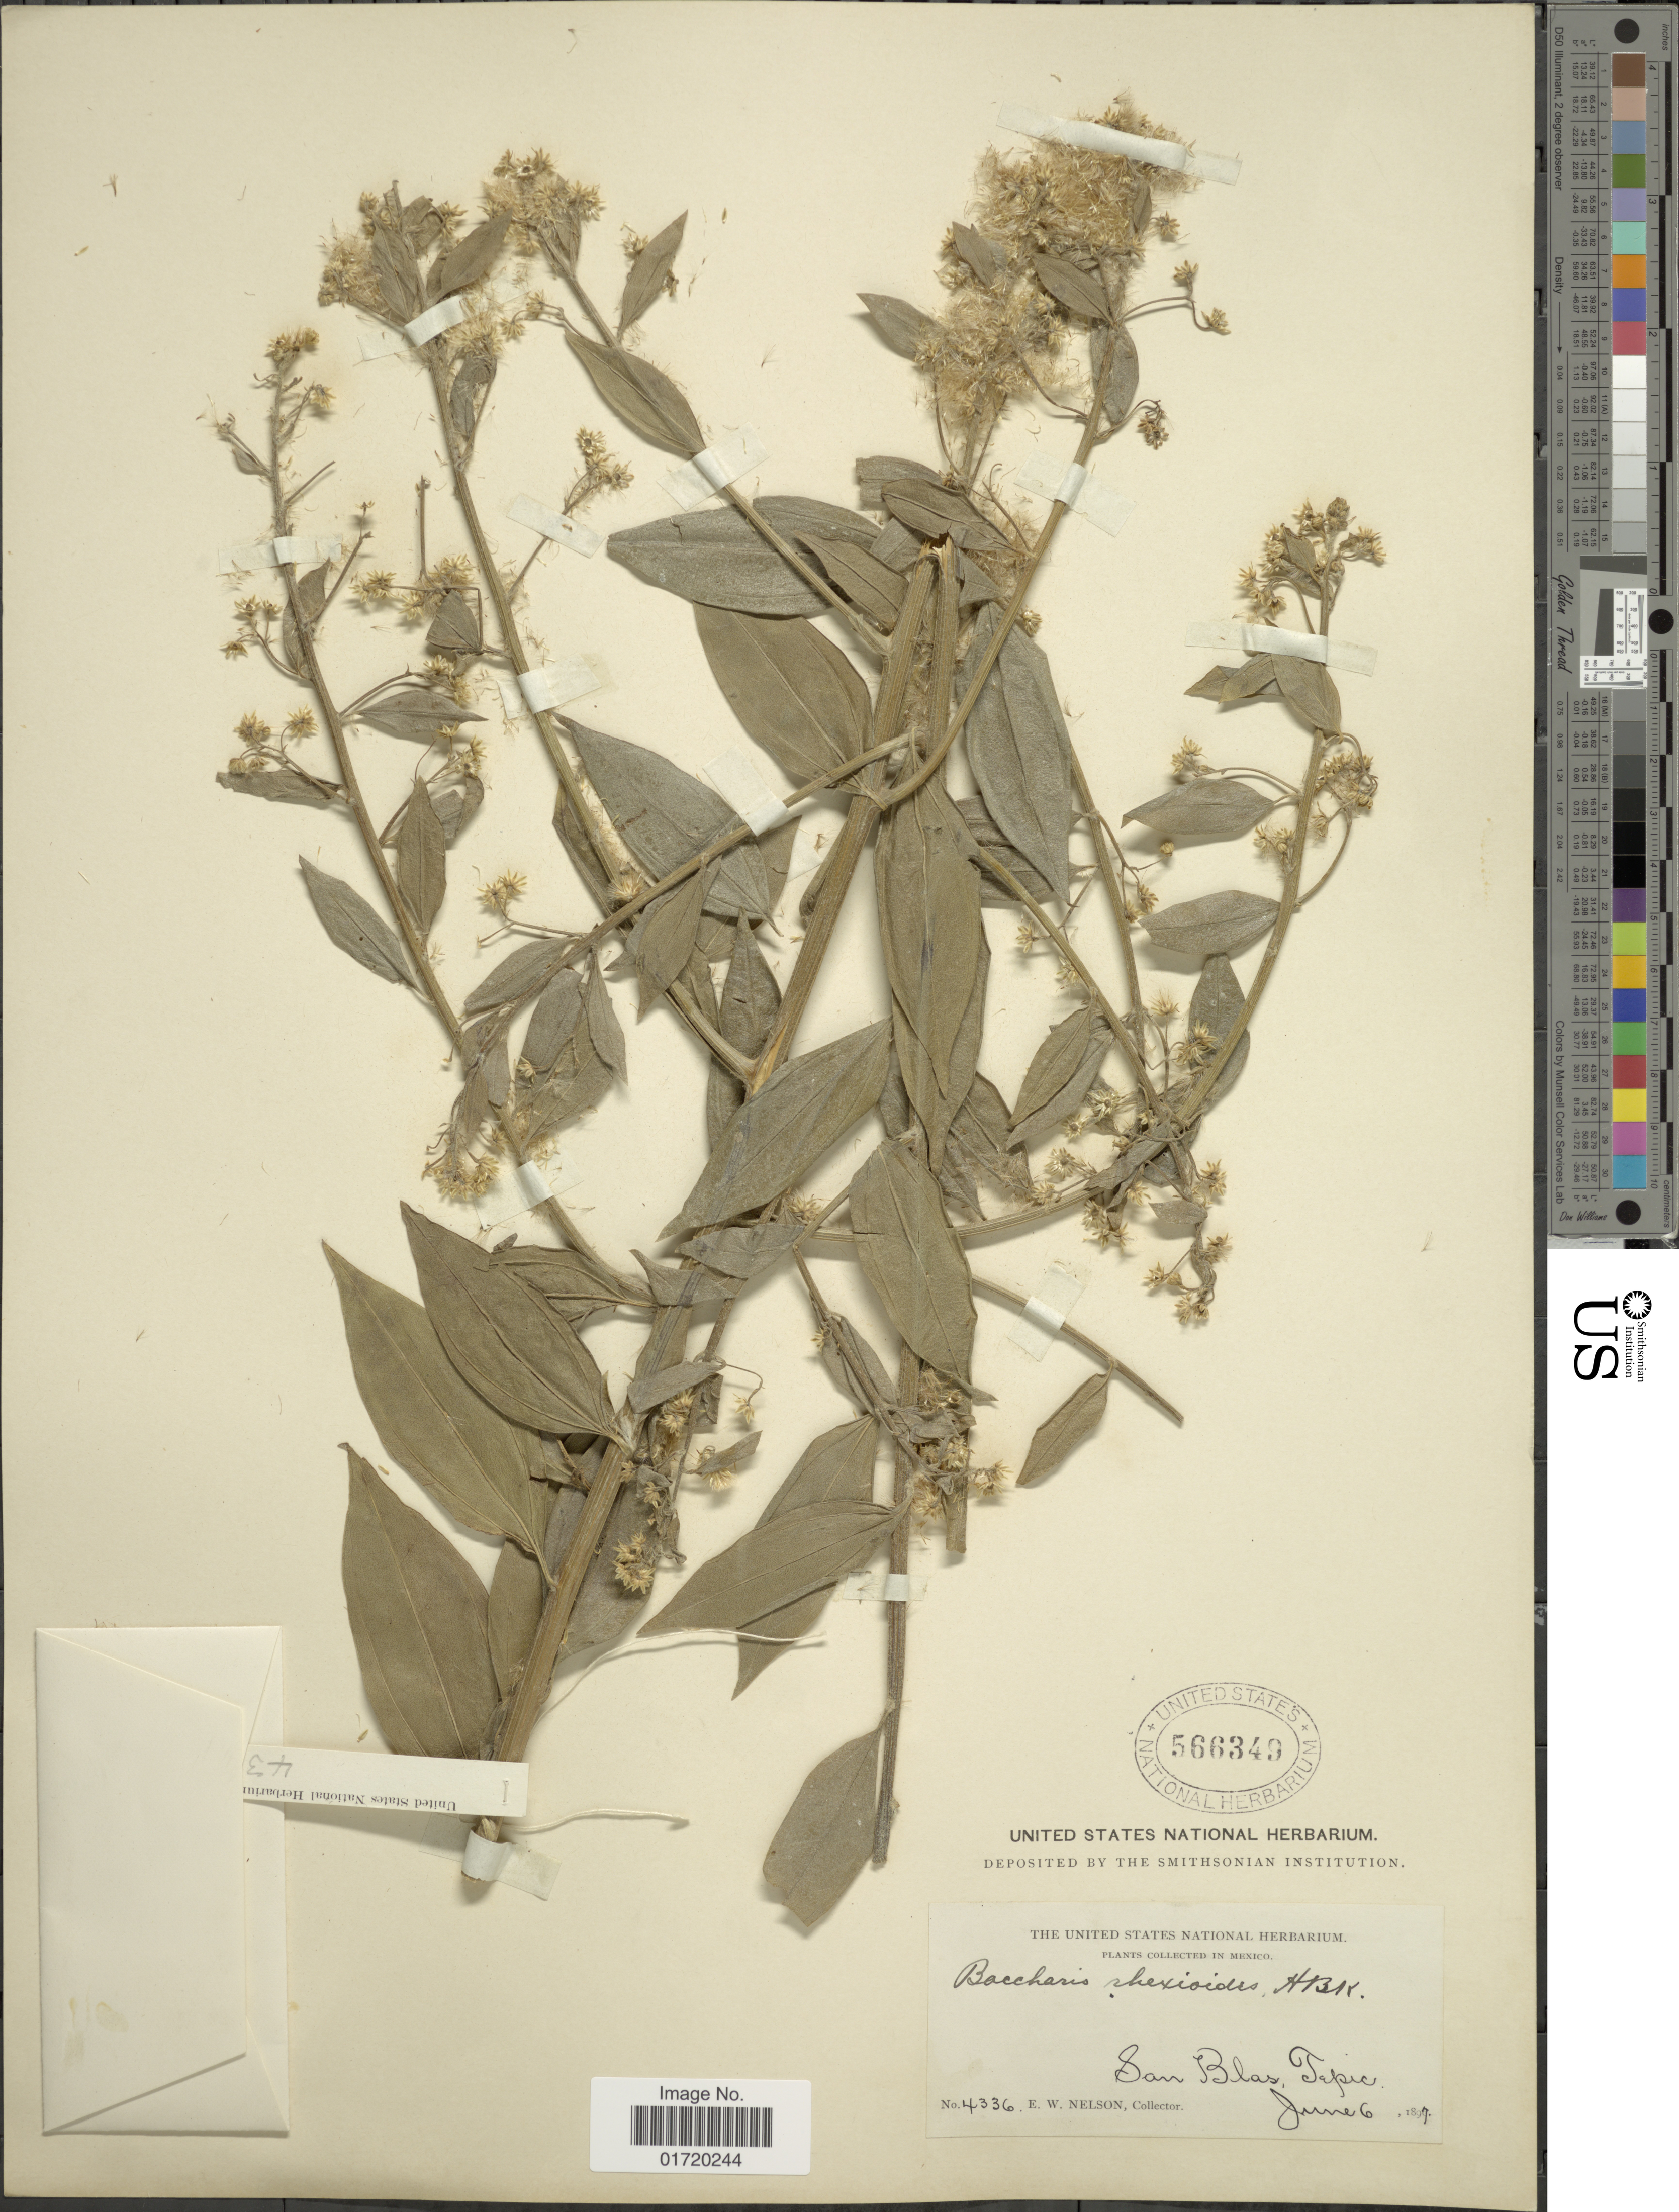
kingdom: Plantae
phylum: Tracheophyta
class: Magnoliopsida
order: Asterales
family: Asteraceae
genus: Baccharis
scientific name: Baccharis trinervis var. rhexioides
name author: (Kunth) Baker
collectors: E. W. Nelson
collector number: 4336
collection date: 1897-06-06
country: Mexico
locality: San Blas, Tepic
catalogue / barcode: US 566349